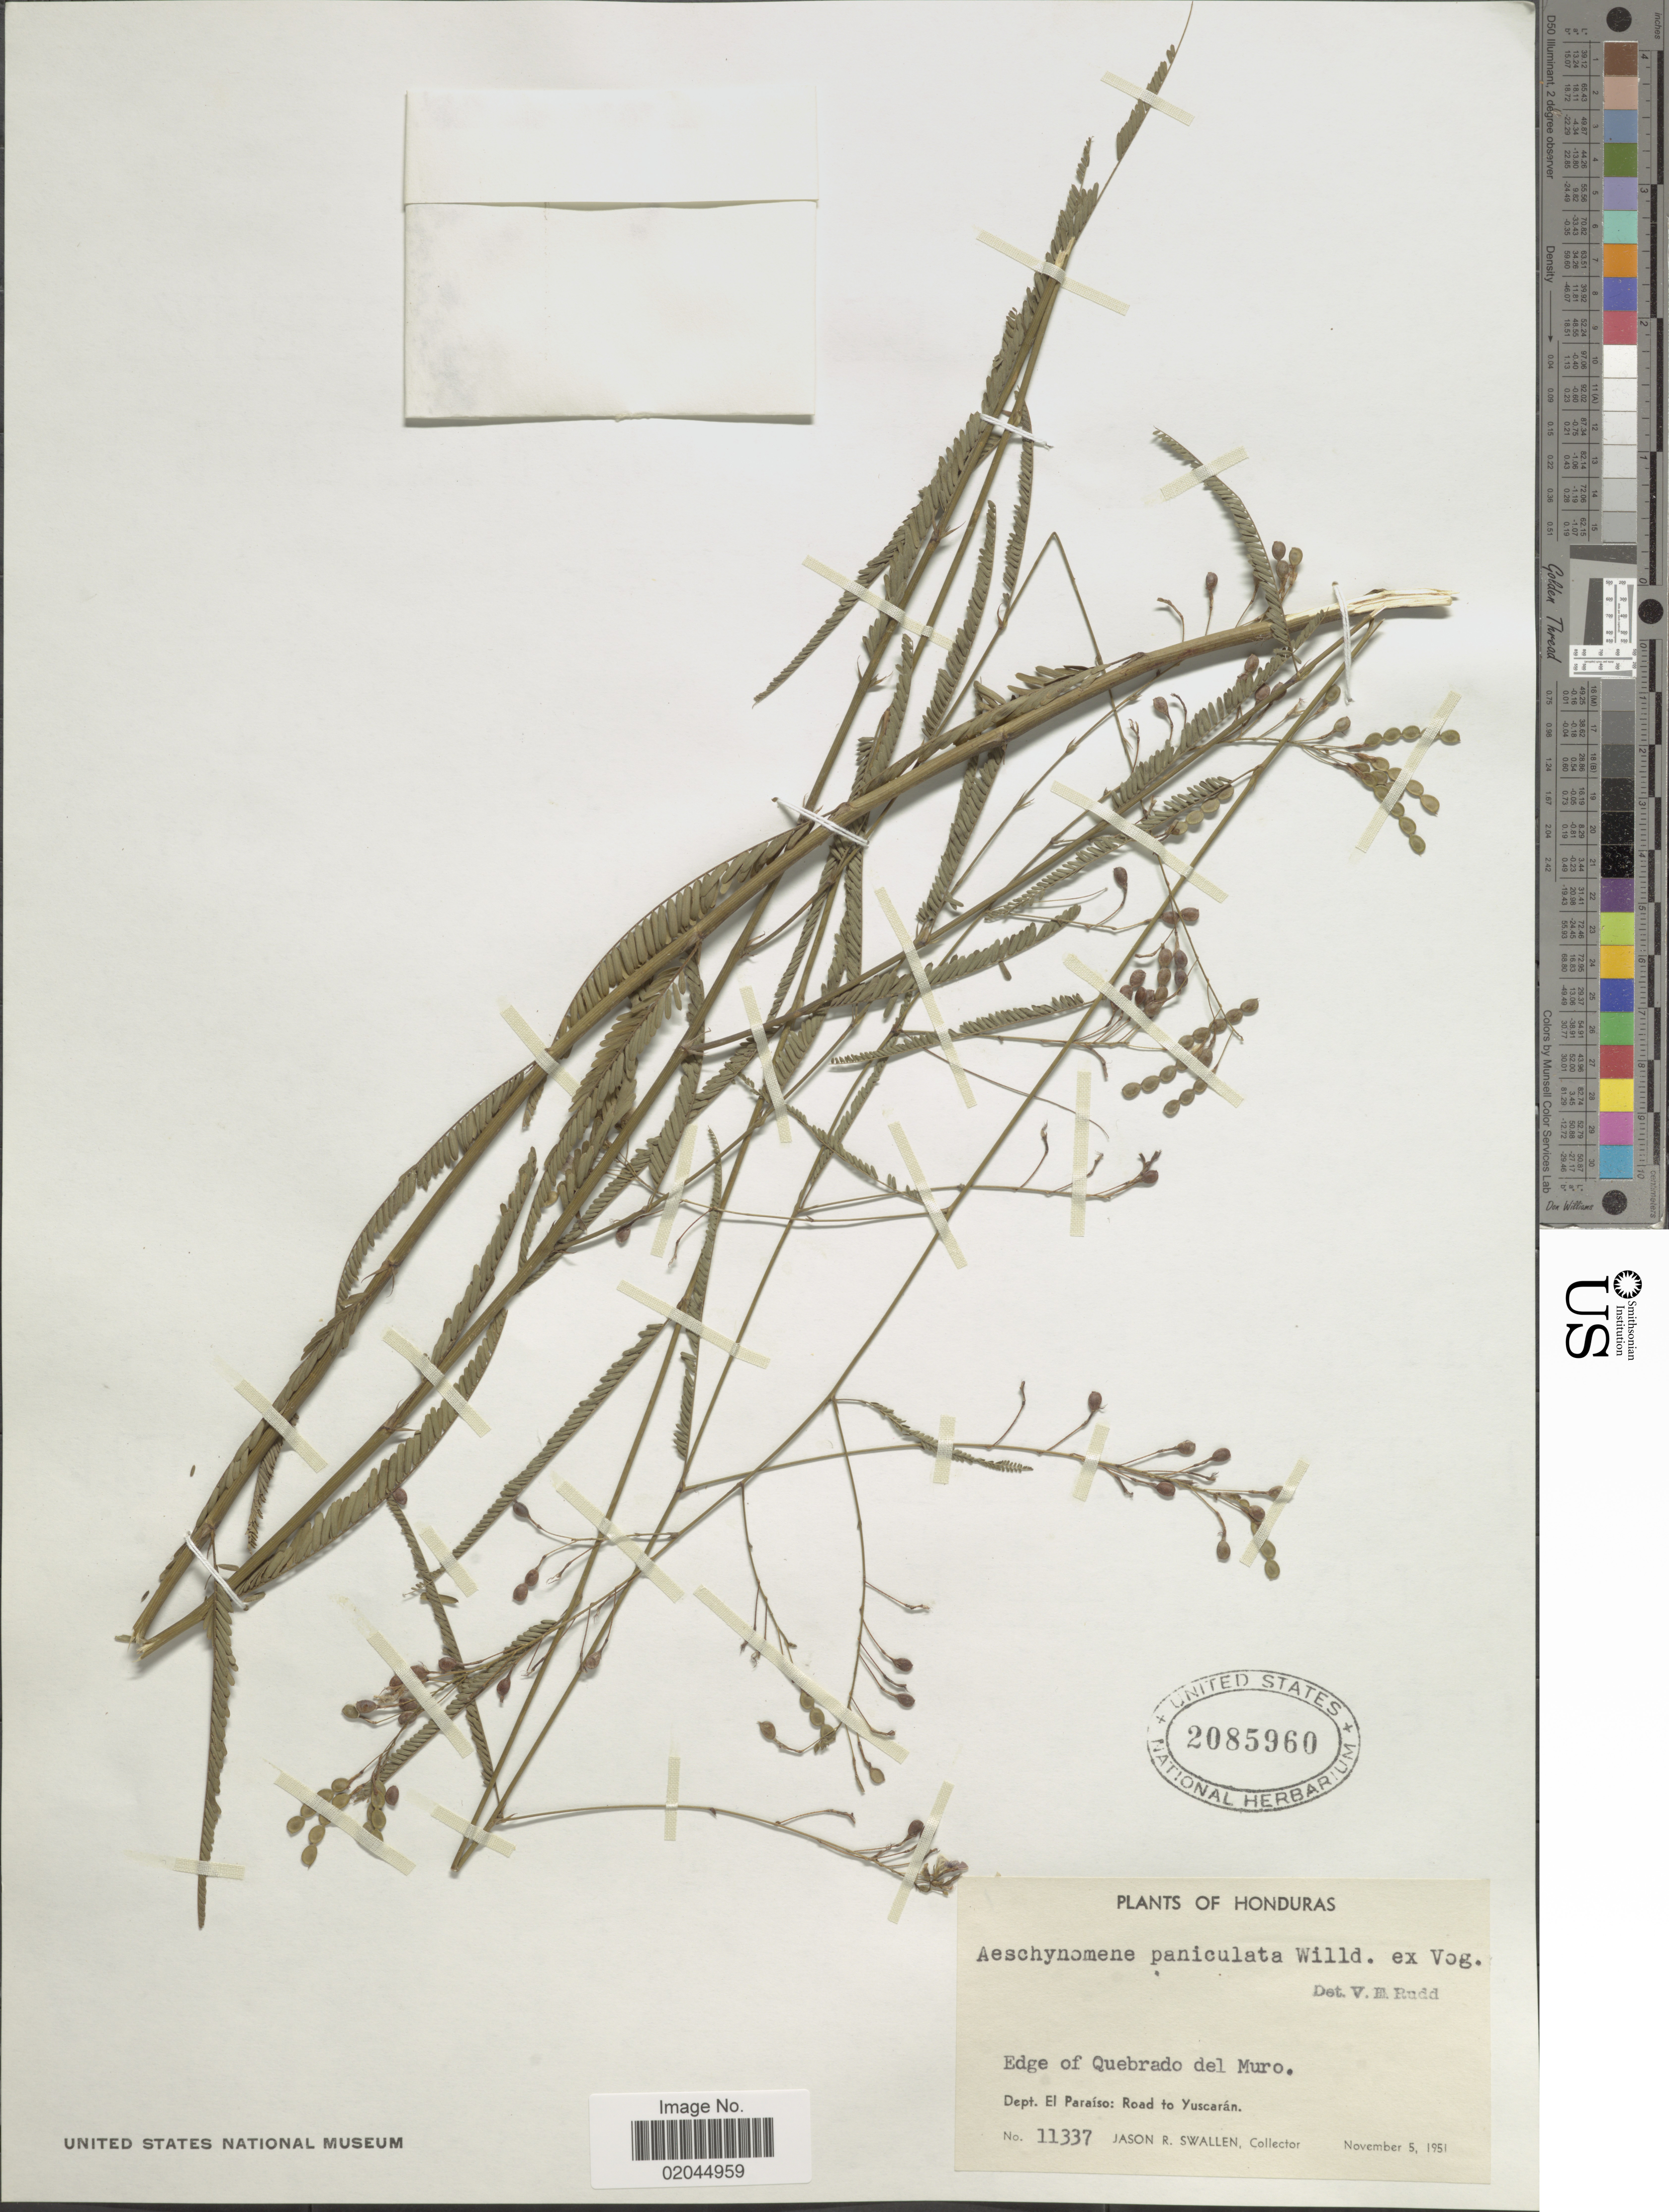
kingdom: Plantae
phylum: Tracheophyta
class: Magnoliopsida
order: Fabales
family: Fabaceae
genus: Aeschynomene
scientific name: Aeschynomene paniculata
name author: Vogel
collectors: J. R. Swallen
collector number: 11337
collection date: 1951-11-05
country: Honduras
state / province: El Paraíso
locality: Edge of Quebrada del Muro, Dept. El Paraiso: Road to Yuscaran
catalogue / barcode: US 2085960